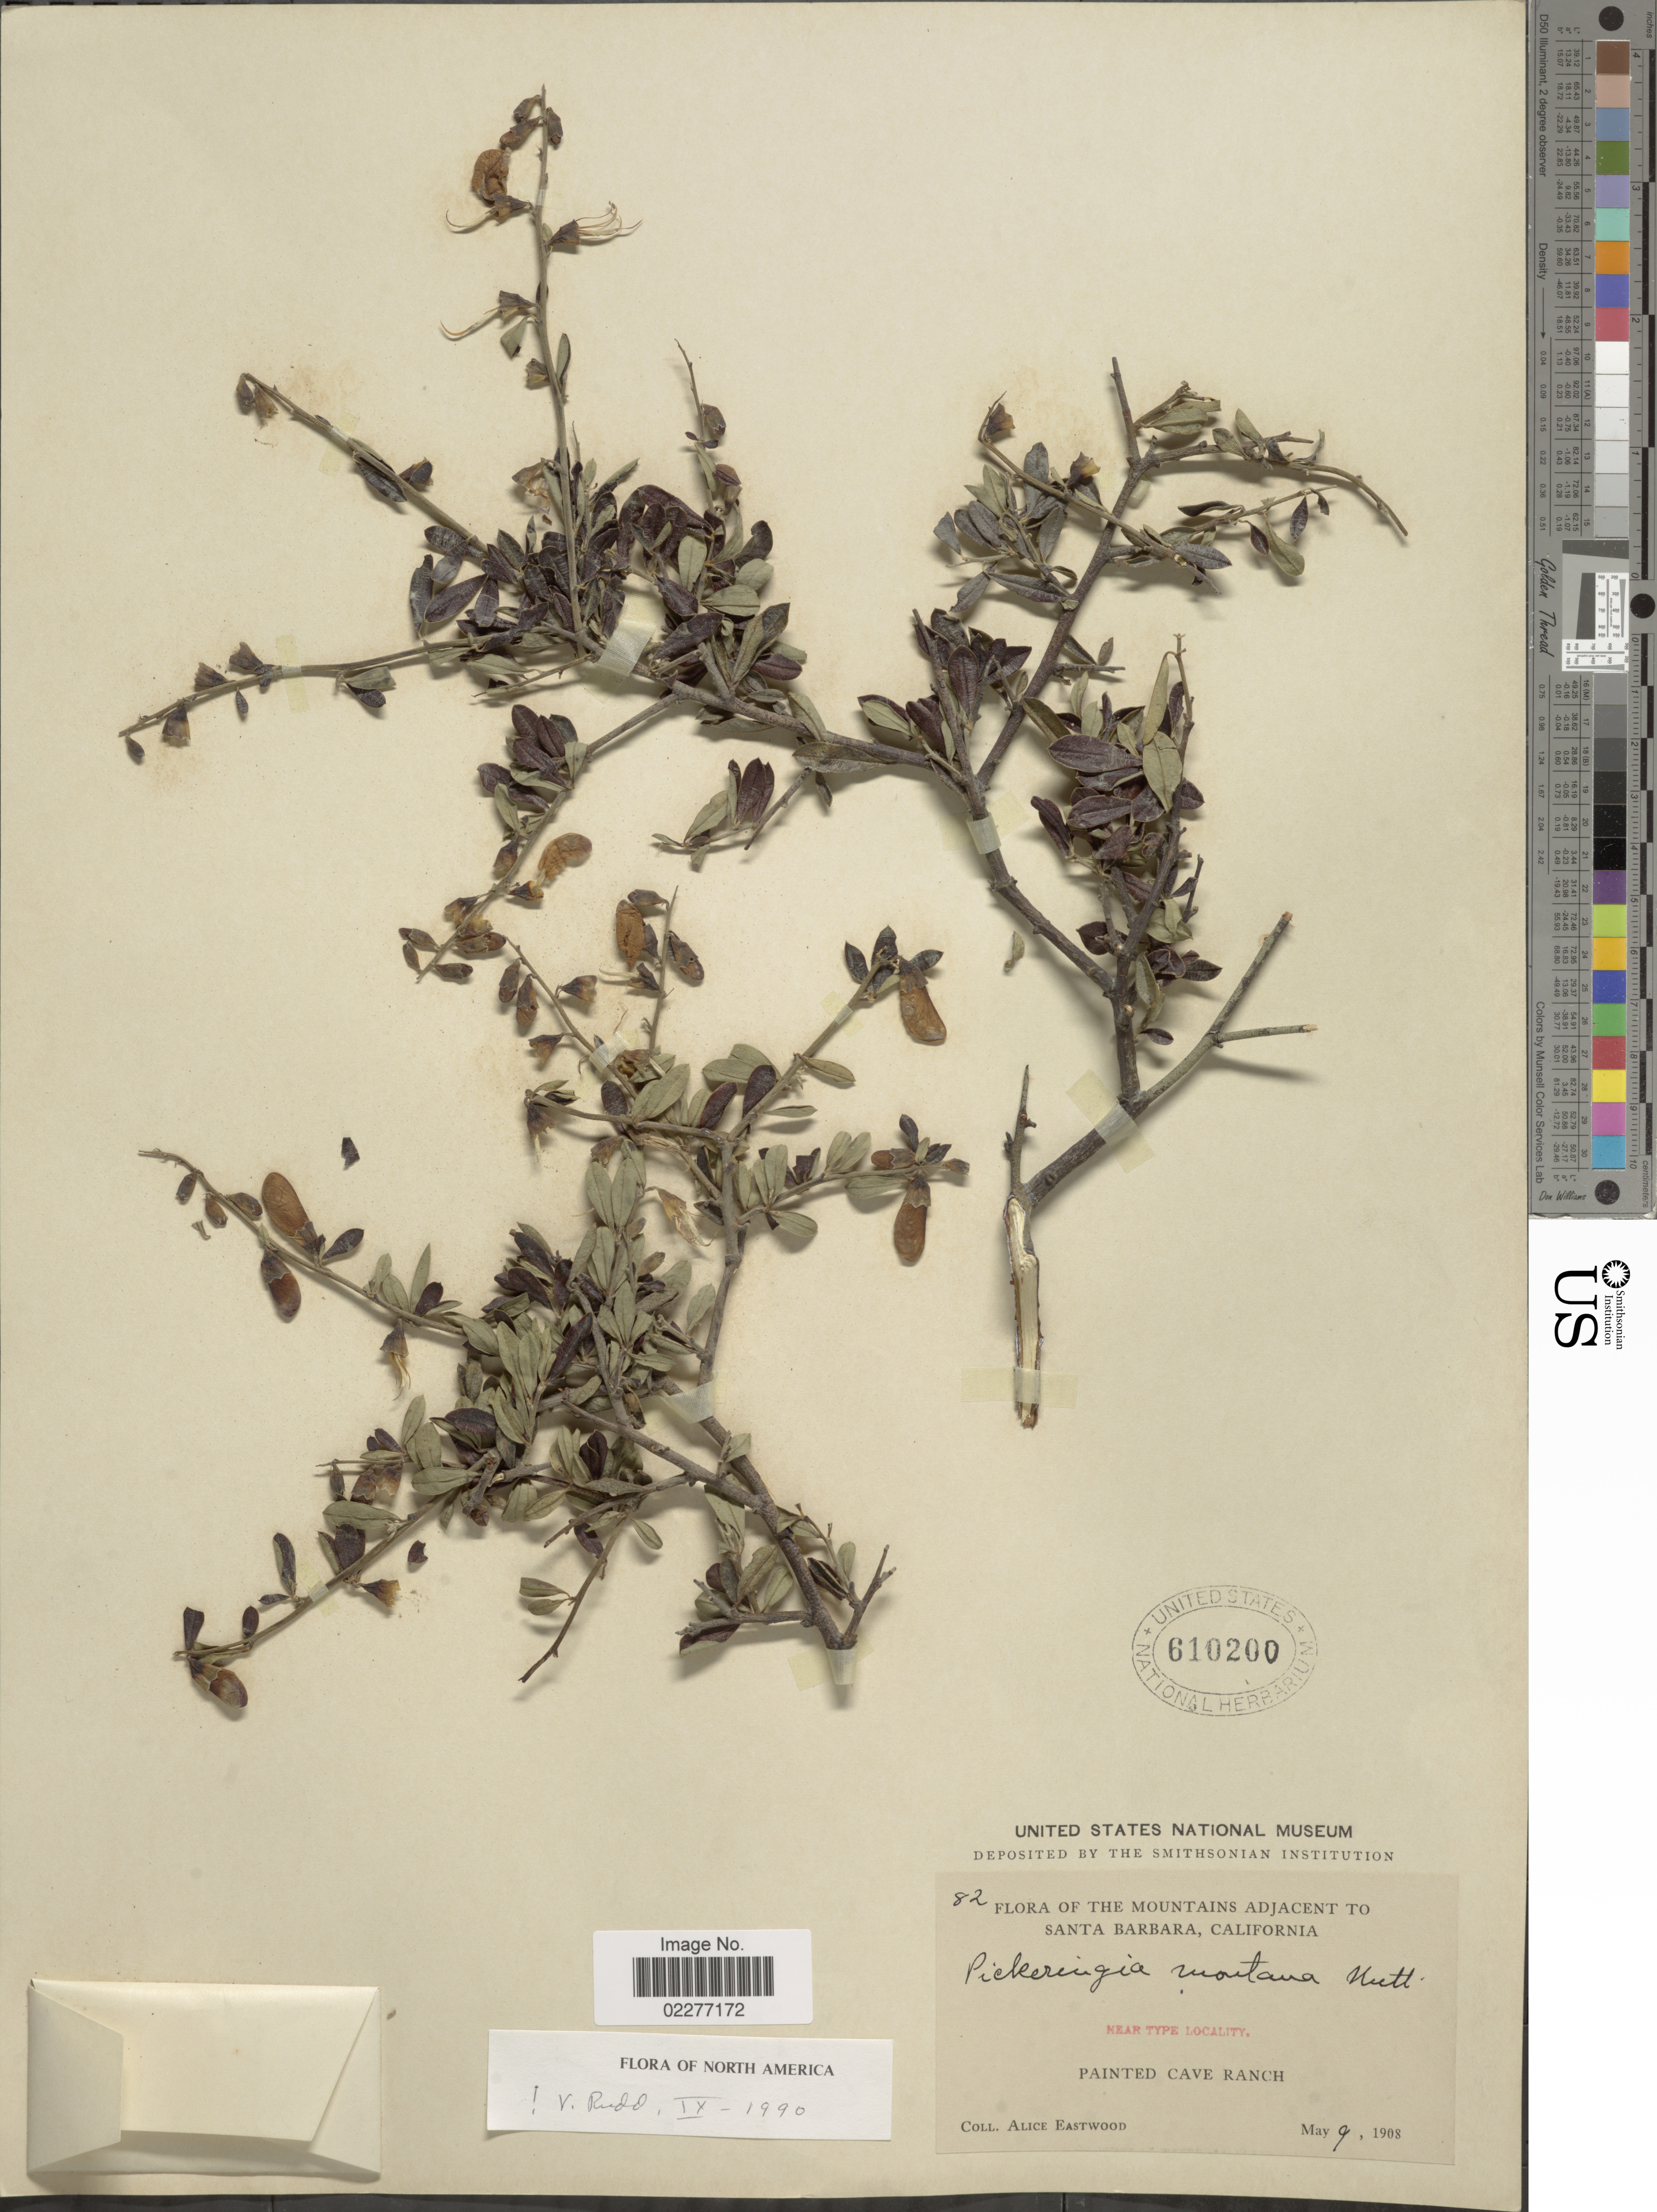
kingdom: Plantae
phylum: Tracheophyta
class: Magnoliopsida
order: Fabales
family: Fabaceae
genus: Pickeringia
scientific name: Pickeringia montana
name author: Nutt. ex Torr. & A. Gray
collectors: A. Eastwood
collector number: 82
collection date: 1908-05-09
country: United States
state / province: California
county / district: Santa Barbara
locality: The Mountains Adjacent to Santa Barbara, Painted Cave Ranch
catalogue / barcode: US 610200